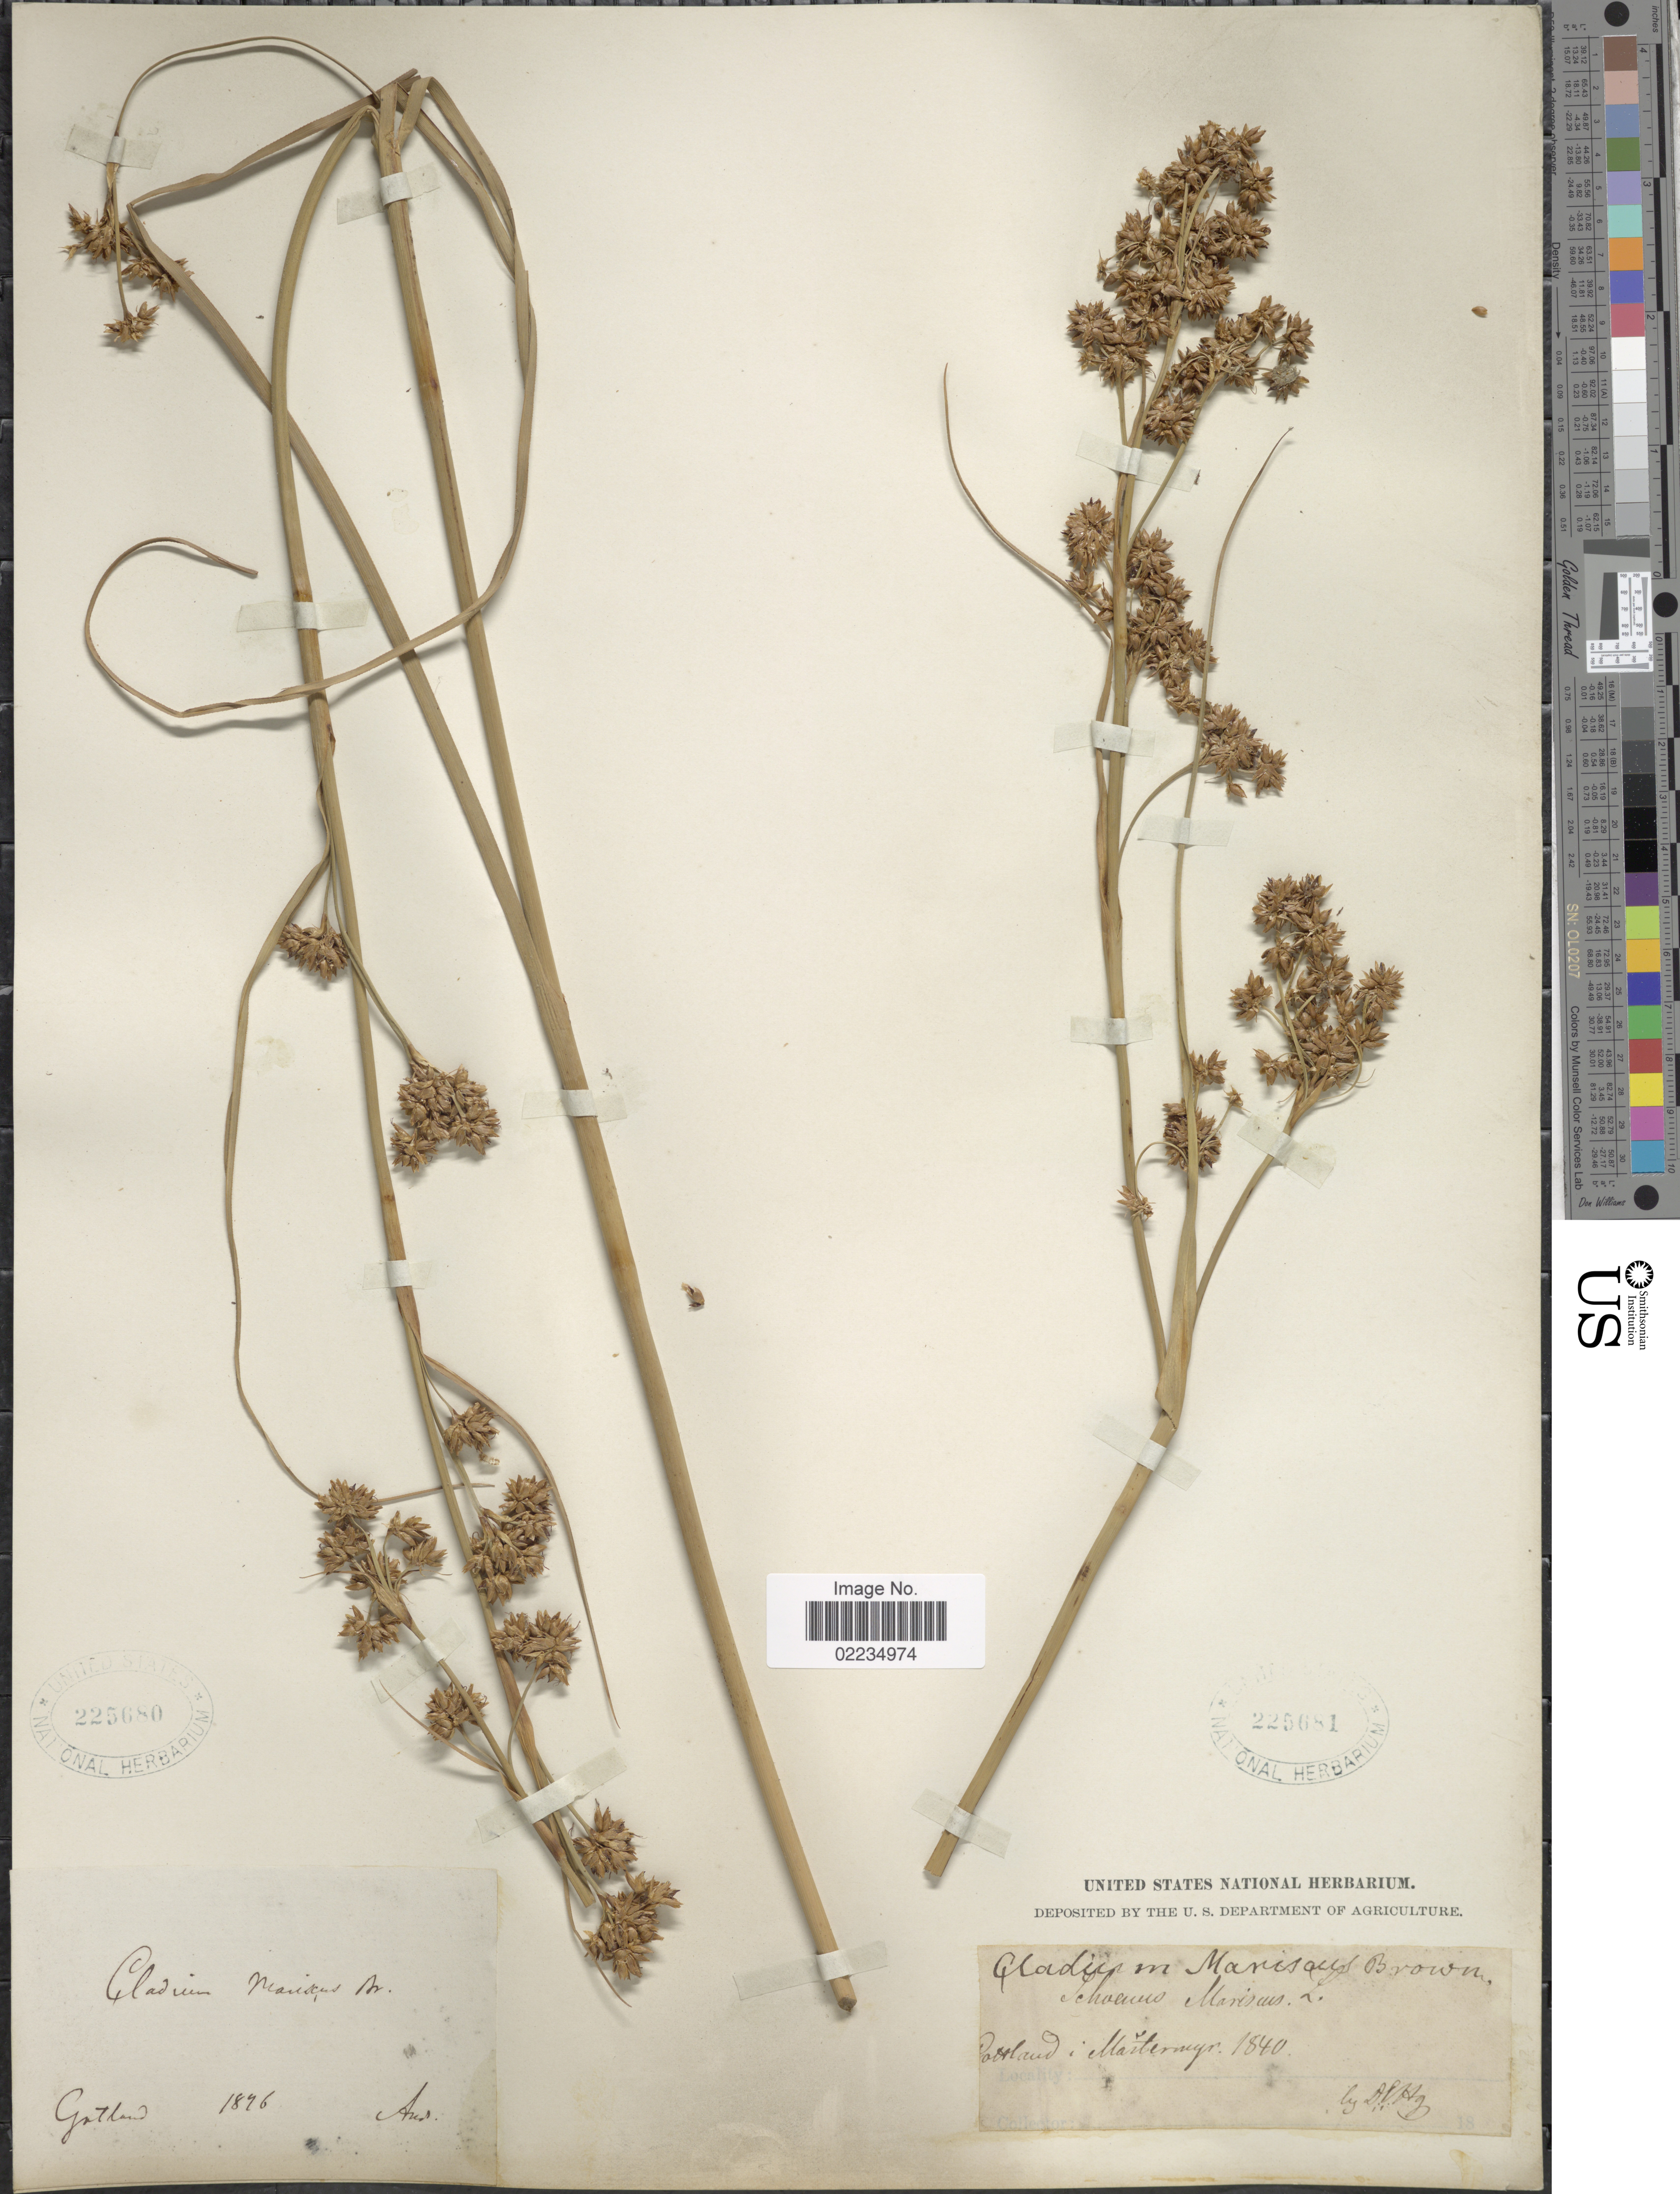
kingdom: Plantae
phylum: Tracheophyta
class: Liliopsida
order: Poales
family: Cyperaceae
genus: Cladium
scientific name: Cladium mariscus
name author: (L.) Pohl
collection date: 1840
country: Sweden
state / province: Gotland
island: Gotland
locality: Gotland i Mastermyr.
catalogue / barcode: US 225681-2